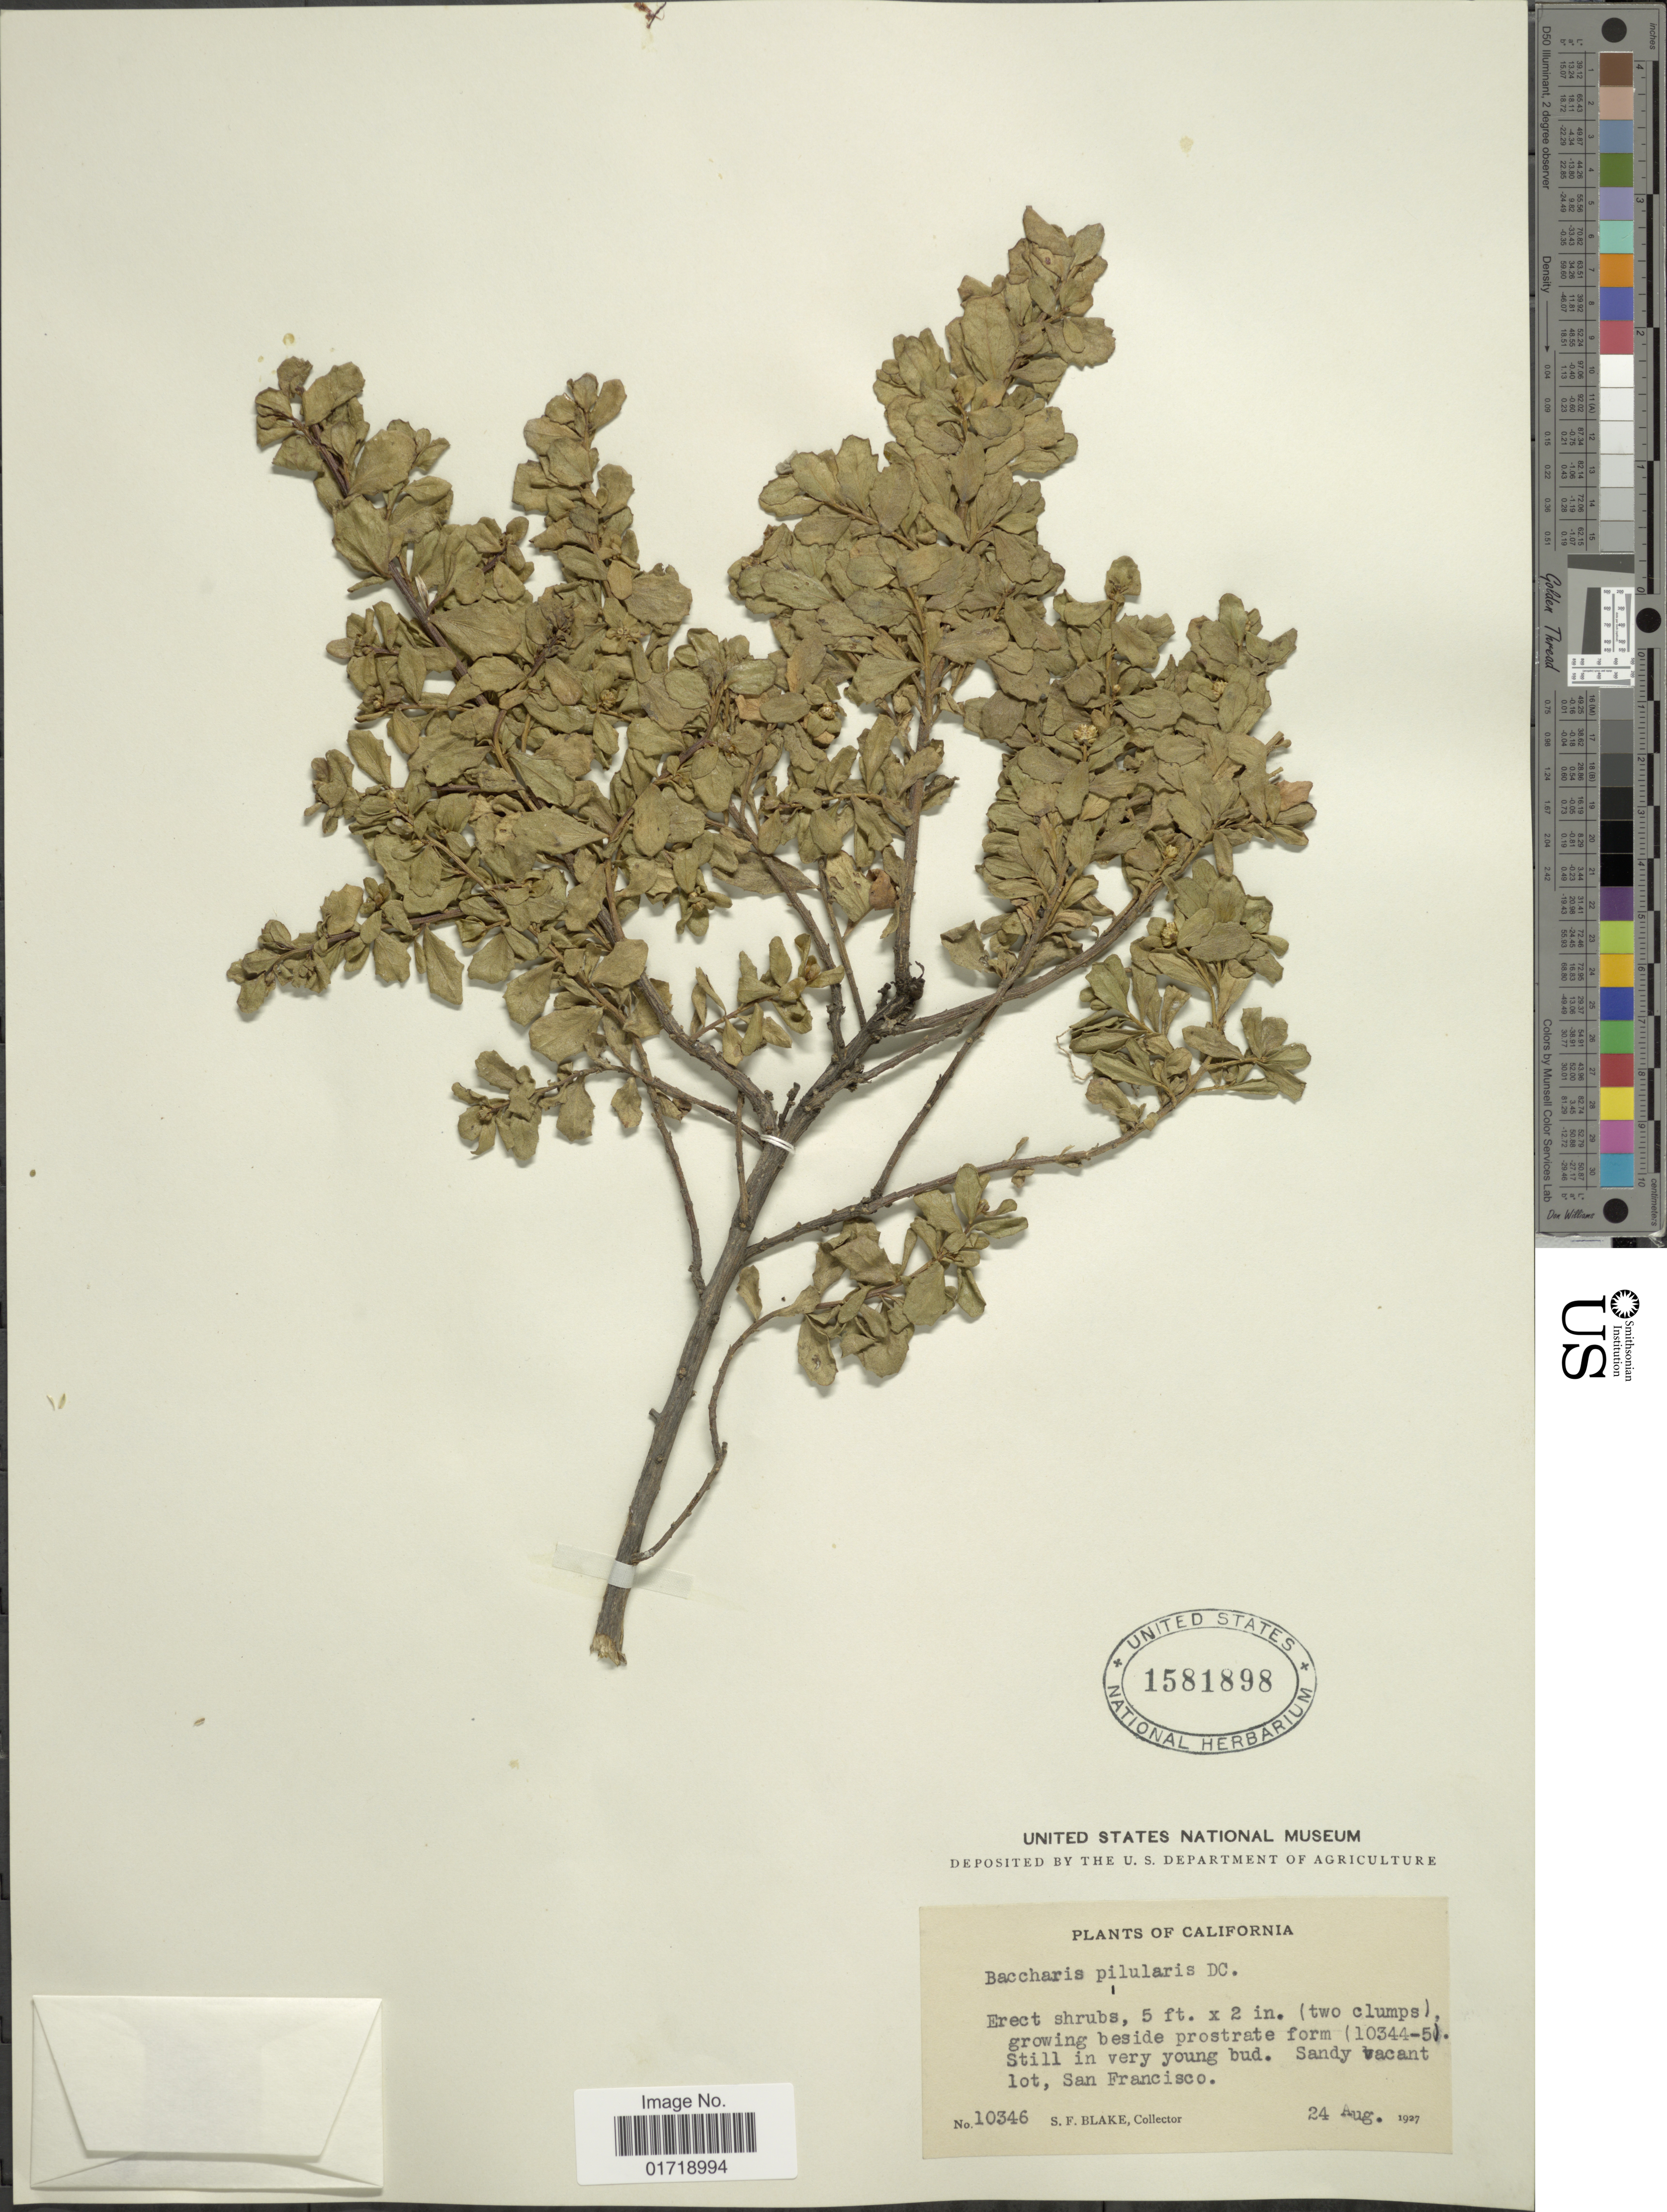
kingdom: Plantae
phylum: Tracheophyta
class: Magnoliopsida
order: Asterales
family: Asteraceae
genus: Baccharis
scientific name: Baccharis pilularis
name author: DC.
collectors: S. Blake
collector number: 10346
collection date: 1927-08-24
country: United States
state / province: California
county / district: San Francisco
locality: Sandy vacant lot, San Francisco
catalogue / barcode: US 1581898